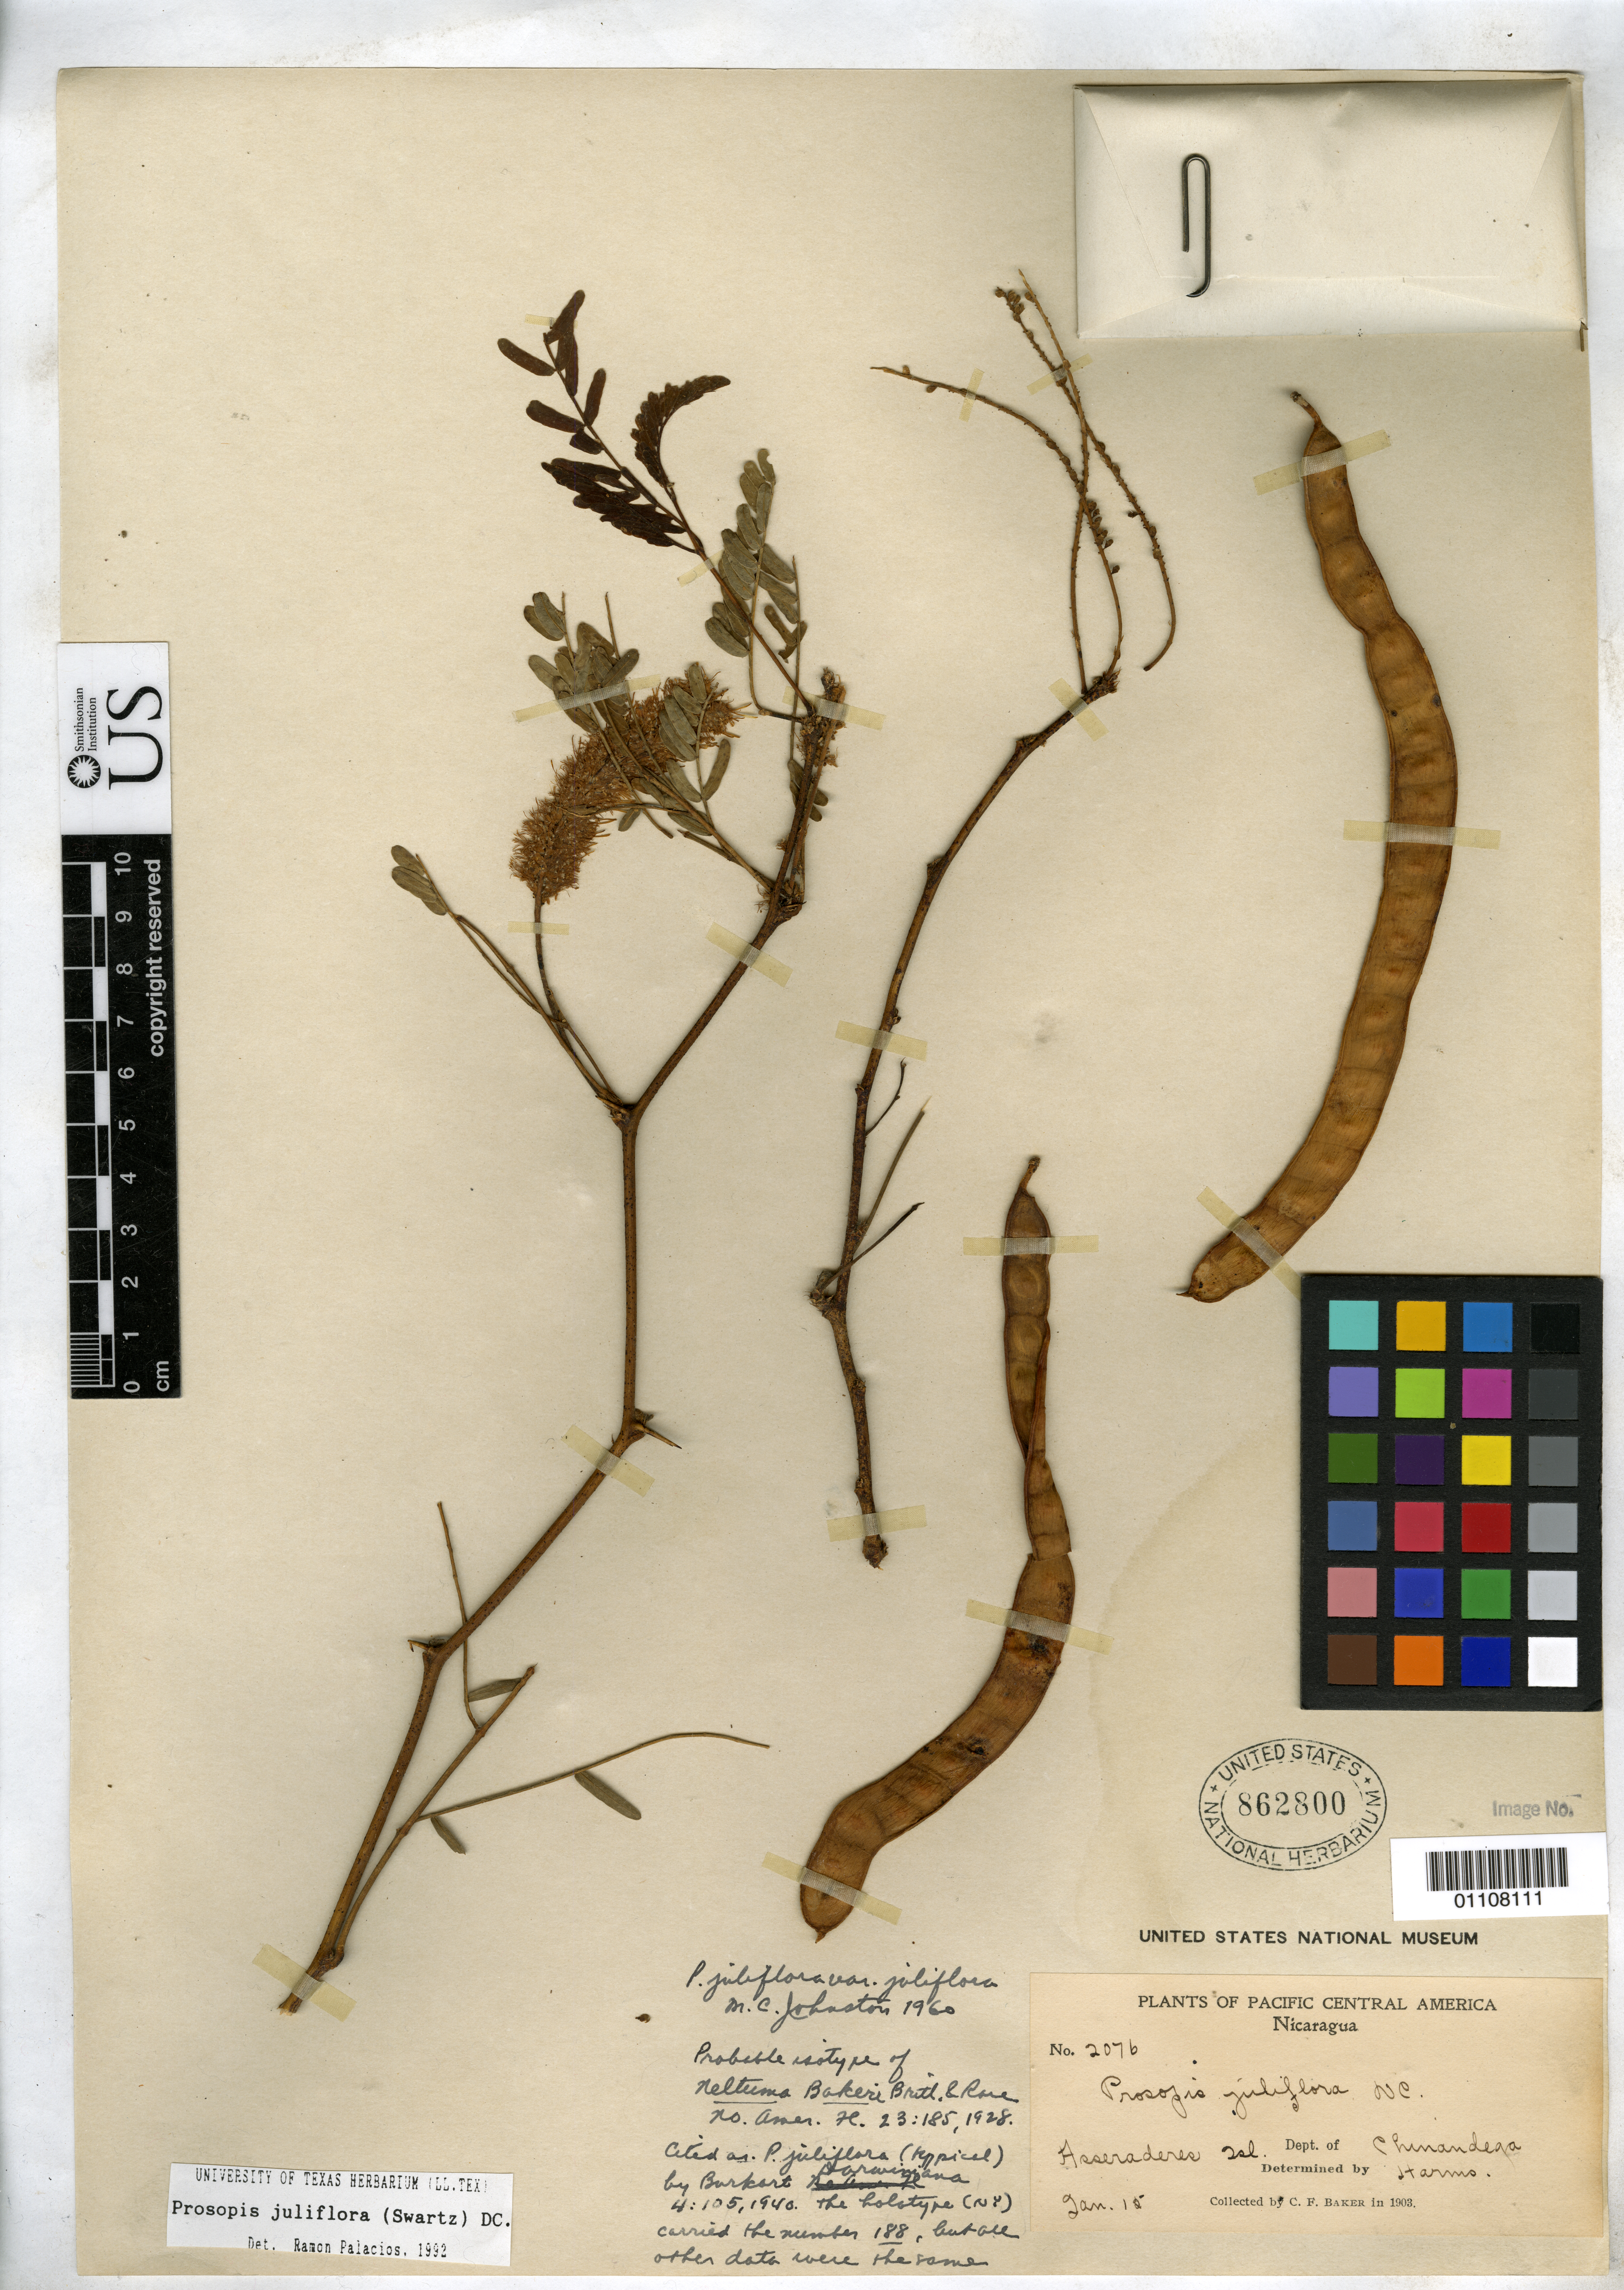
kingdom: Plantae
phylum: Tracheophyta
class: Magnoliopsida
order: Fabales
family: Fabaceae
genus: Neltuma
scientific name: Neltuma bakeri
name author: Britton & Rose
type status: Isotype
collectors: C. F. Baker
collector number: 2076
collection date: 1903-01-15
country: Nicaragua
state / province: Chinandega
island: Asseraderes Island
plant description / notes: Protologue cites "188" but holotype (NY) also bears label with "2076" (=original field number?) with same collection data. Thus this is apparently a duplicate of the holotype and therefore an isotype.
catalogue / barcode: US 862800